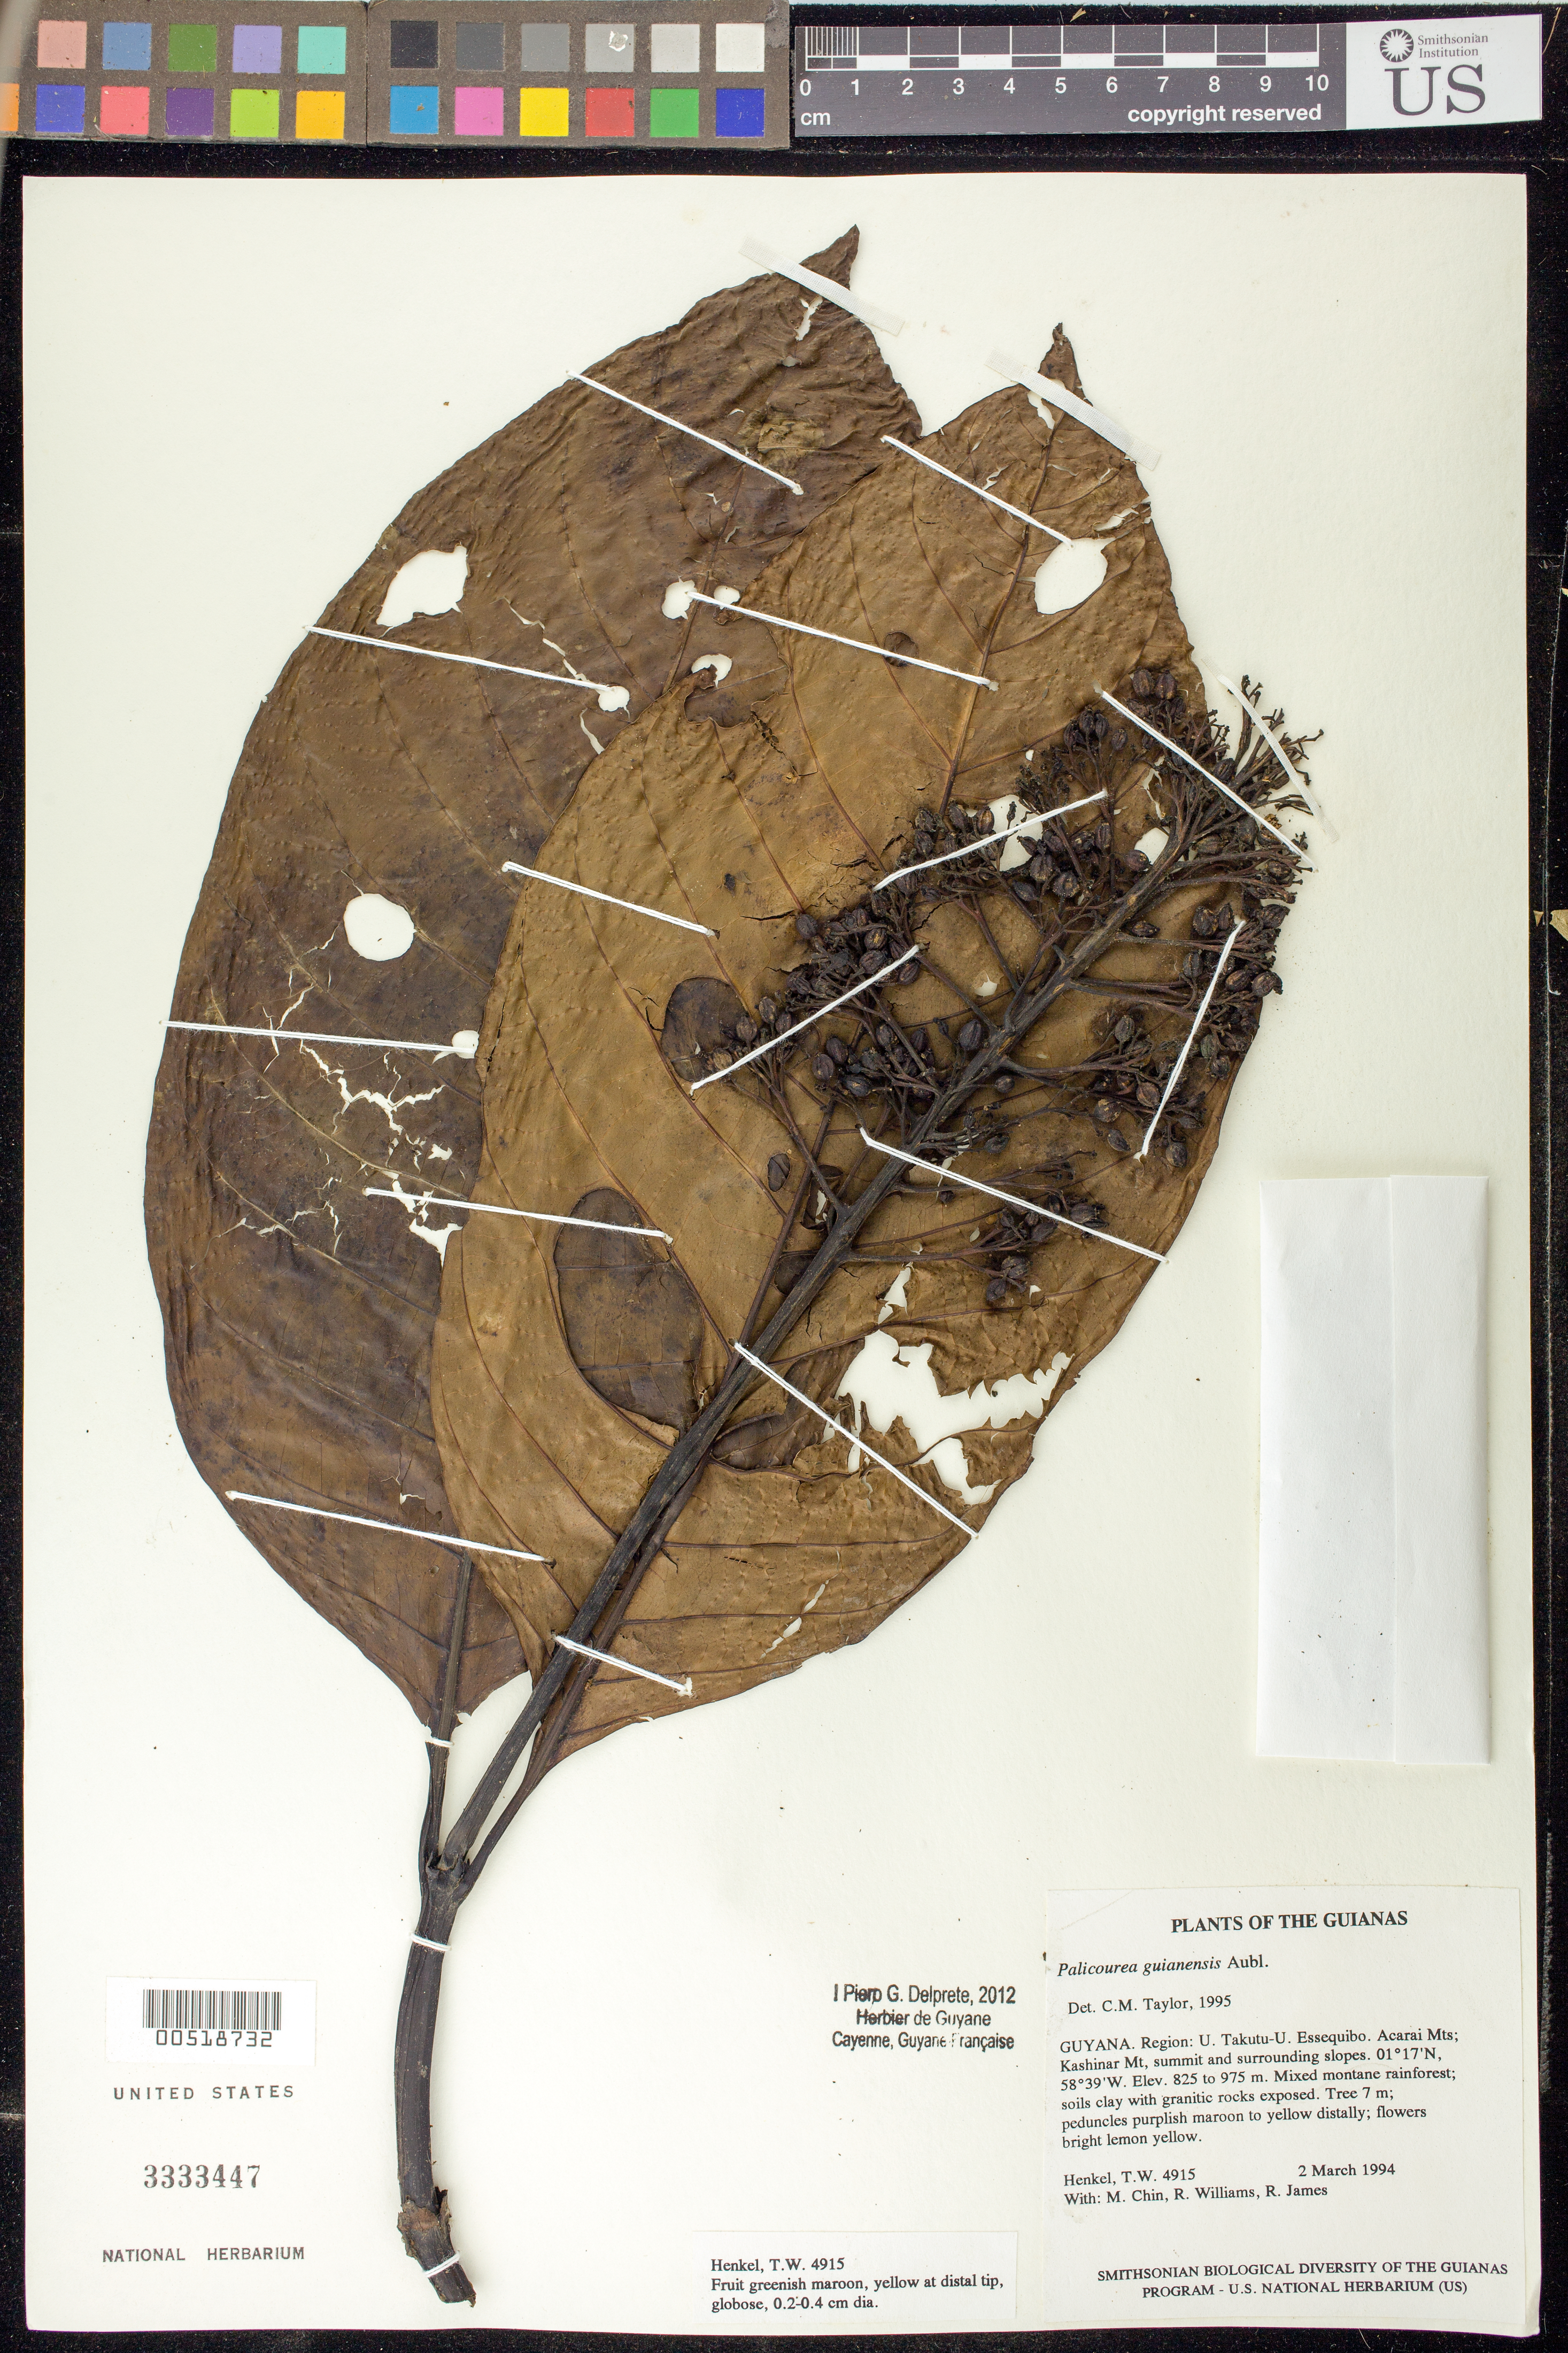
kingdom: Plantae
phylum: Tracheophyta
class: Magnoliopsida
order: Gentianales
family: Rubiaceae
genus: Palicourea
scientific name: Palicourea guianensis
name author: Aubl.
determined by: Taylor, Charlotte M.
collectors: T. Henkel, M. Chin, R. Williams & R. James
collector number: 4915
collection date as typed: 2 March 1994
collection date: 1994-03-02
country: Guyana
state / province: U. Takutu-U. Essequibo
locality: Acarai Mts; Kashinar Mt, summit and surrounding slopes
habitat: Mixed montane rainforest; soils clay with granitic rocks exposed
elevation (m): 825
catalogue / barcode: US 3333447